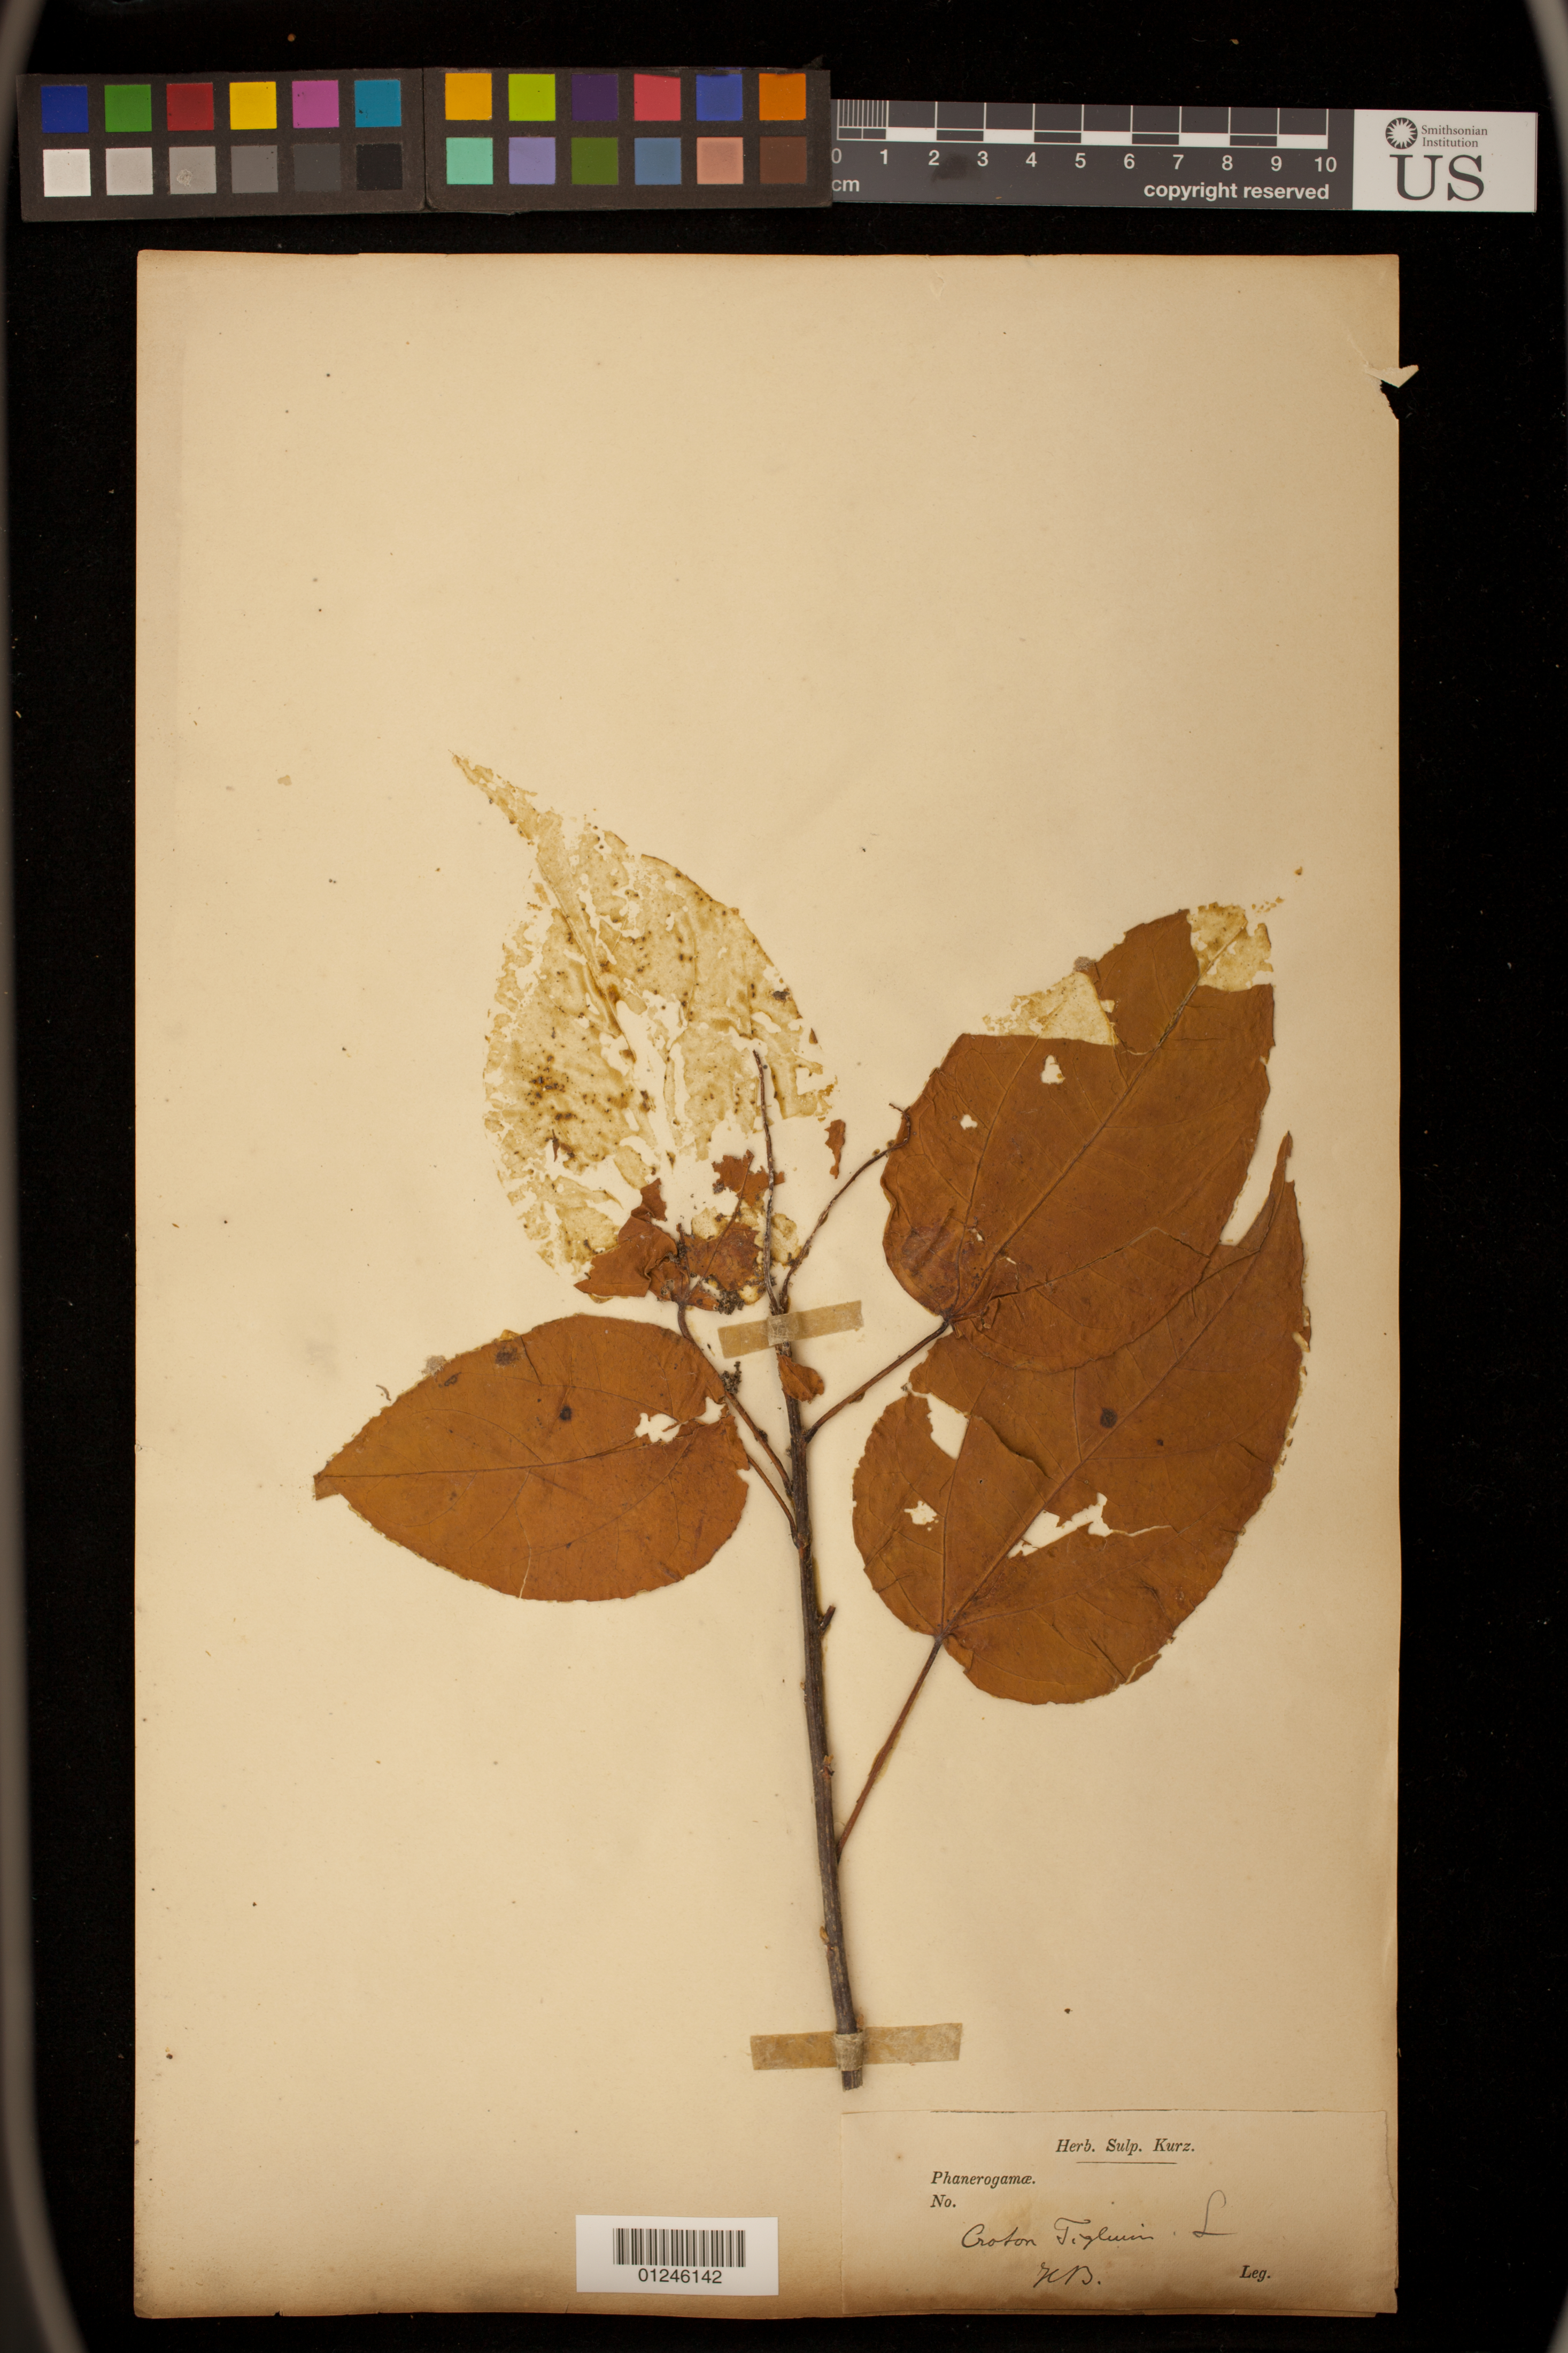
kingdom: Plantae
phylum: Tracheophyta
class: Magnoliopsida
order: Malpighiales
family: Euphorbiaceae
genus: Croton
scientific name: Croton tiglium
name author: L.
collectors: Cult. Hort. Bogor.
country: Indonesia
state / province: Java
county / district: Jawa Barat